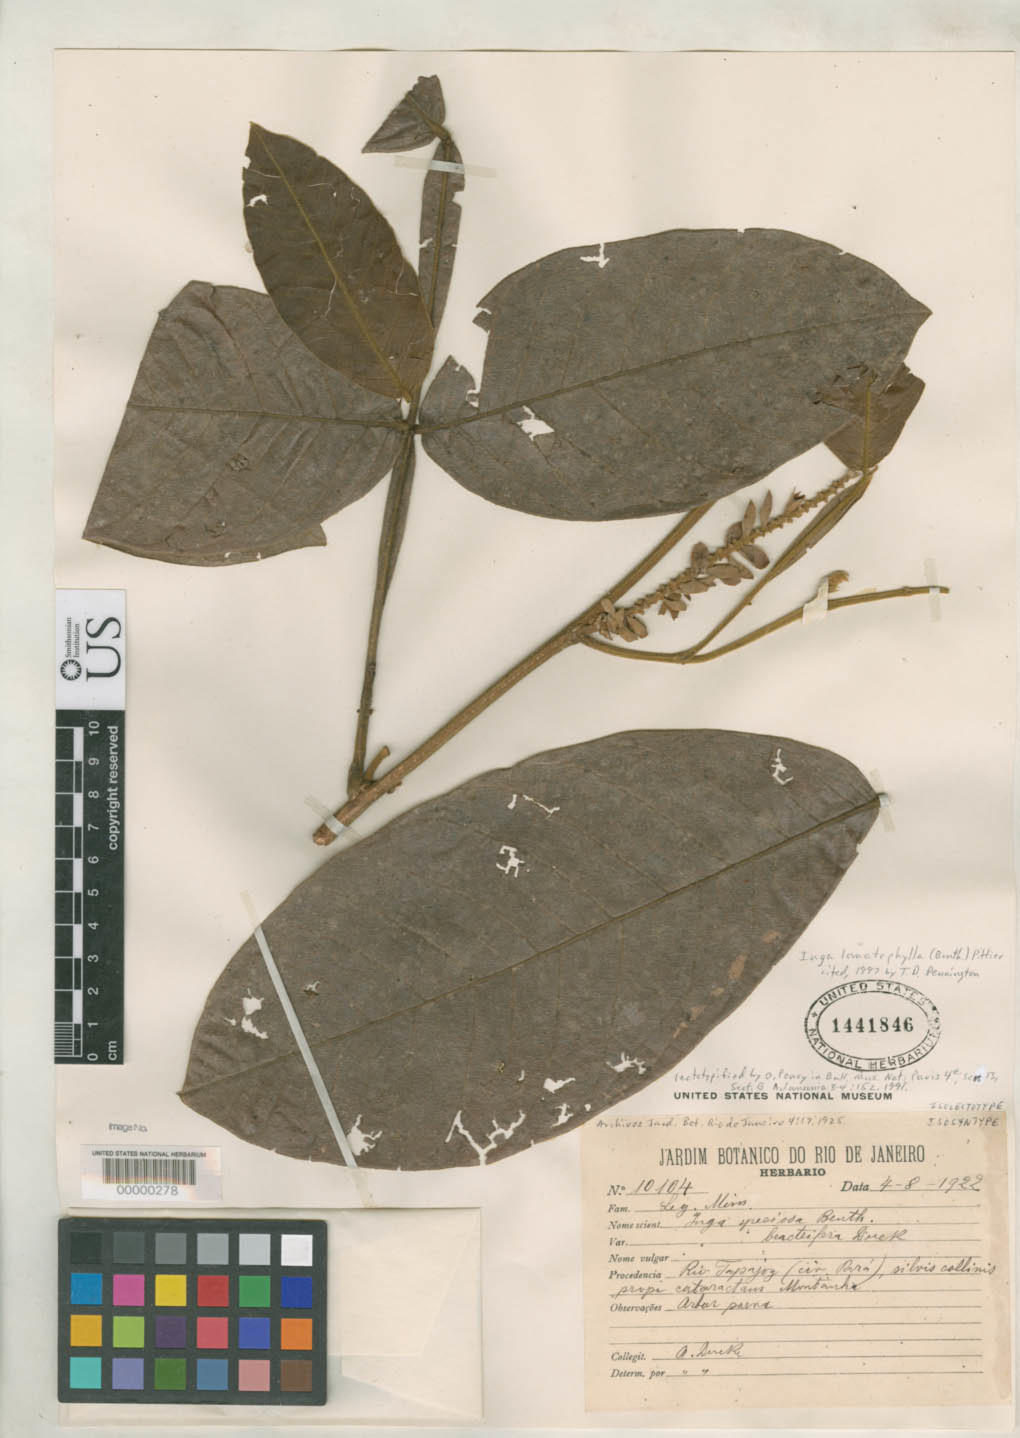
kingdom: Plantae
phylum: Tracheophyta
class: Magnoliopsida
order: Fabales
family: Fabaceae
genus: Inga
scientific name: Inga speciosa var. bracteifera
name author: Ducke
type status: Isolectotype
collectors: A. Ducke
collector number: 10104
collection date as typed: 1922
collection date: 1922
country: Brazil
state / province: Pará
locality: Rio Tapajoz, silvis collinis prope Cataractans Montanna.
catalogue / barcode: US 1441846